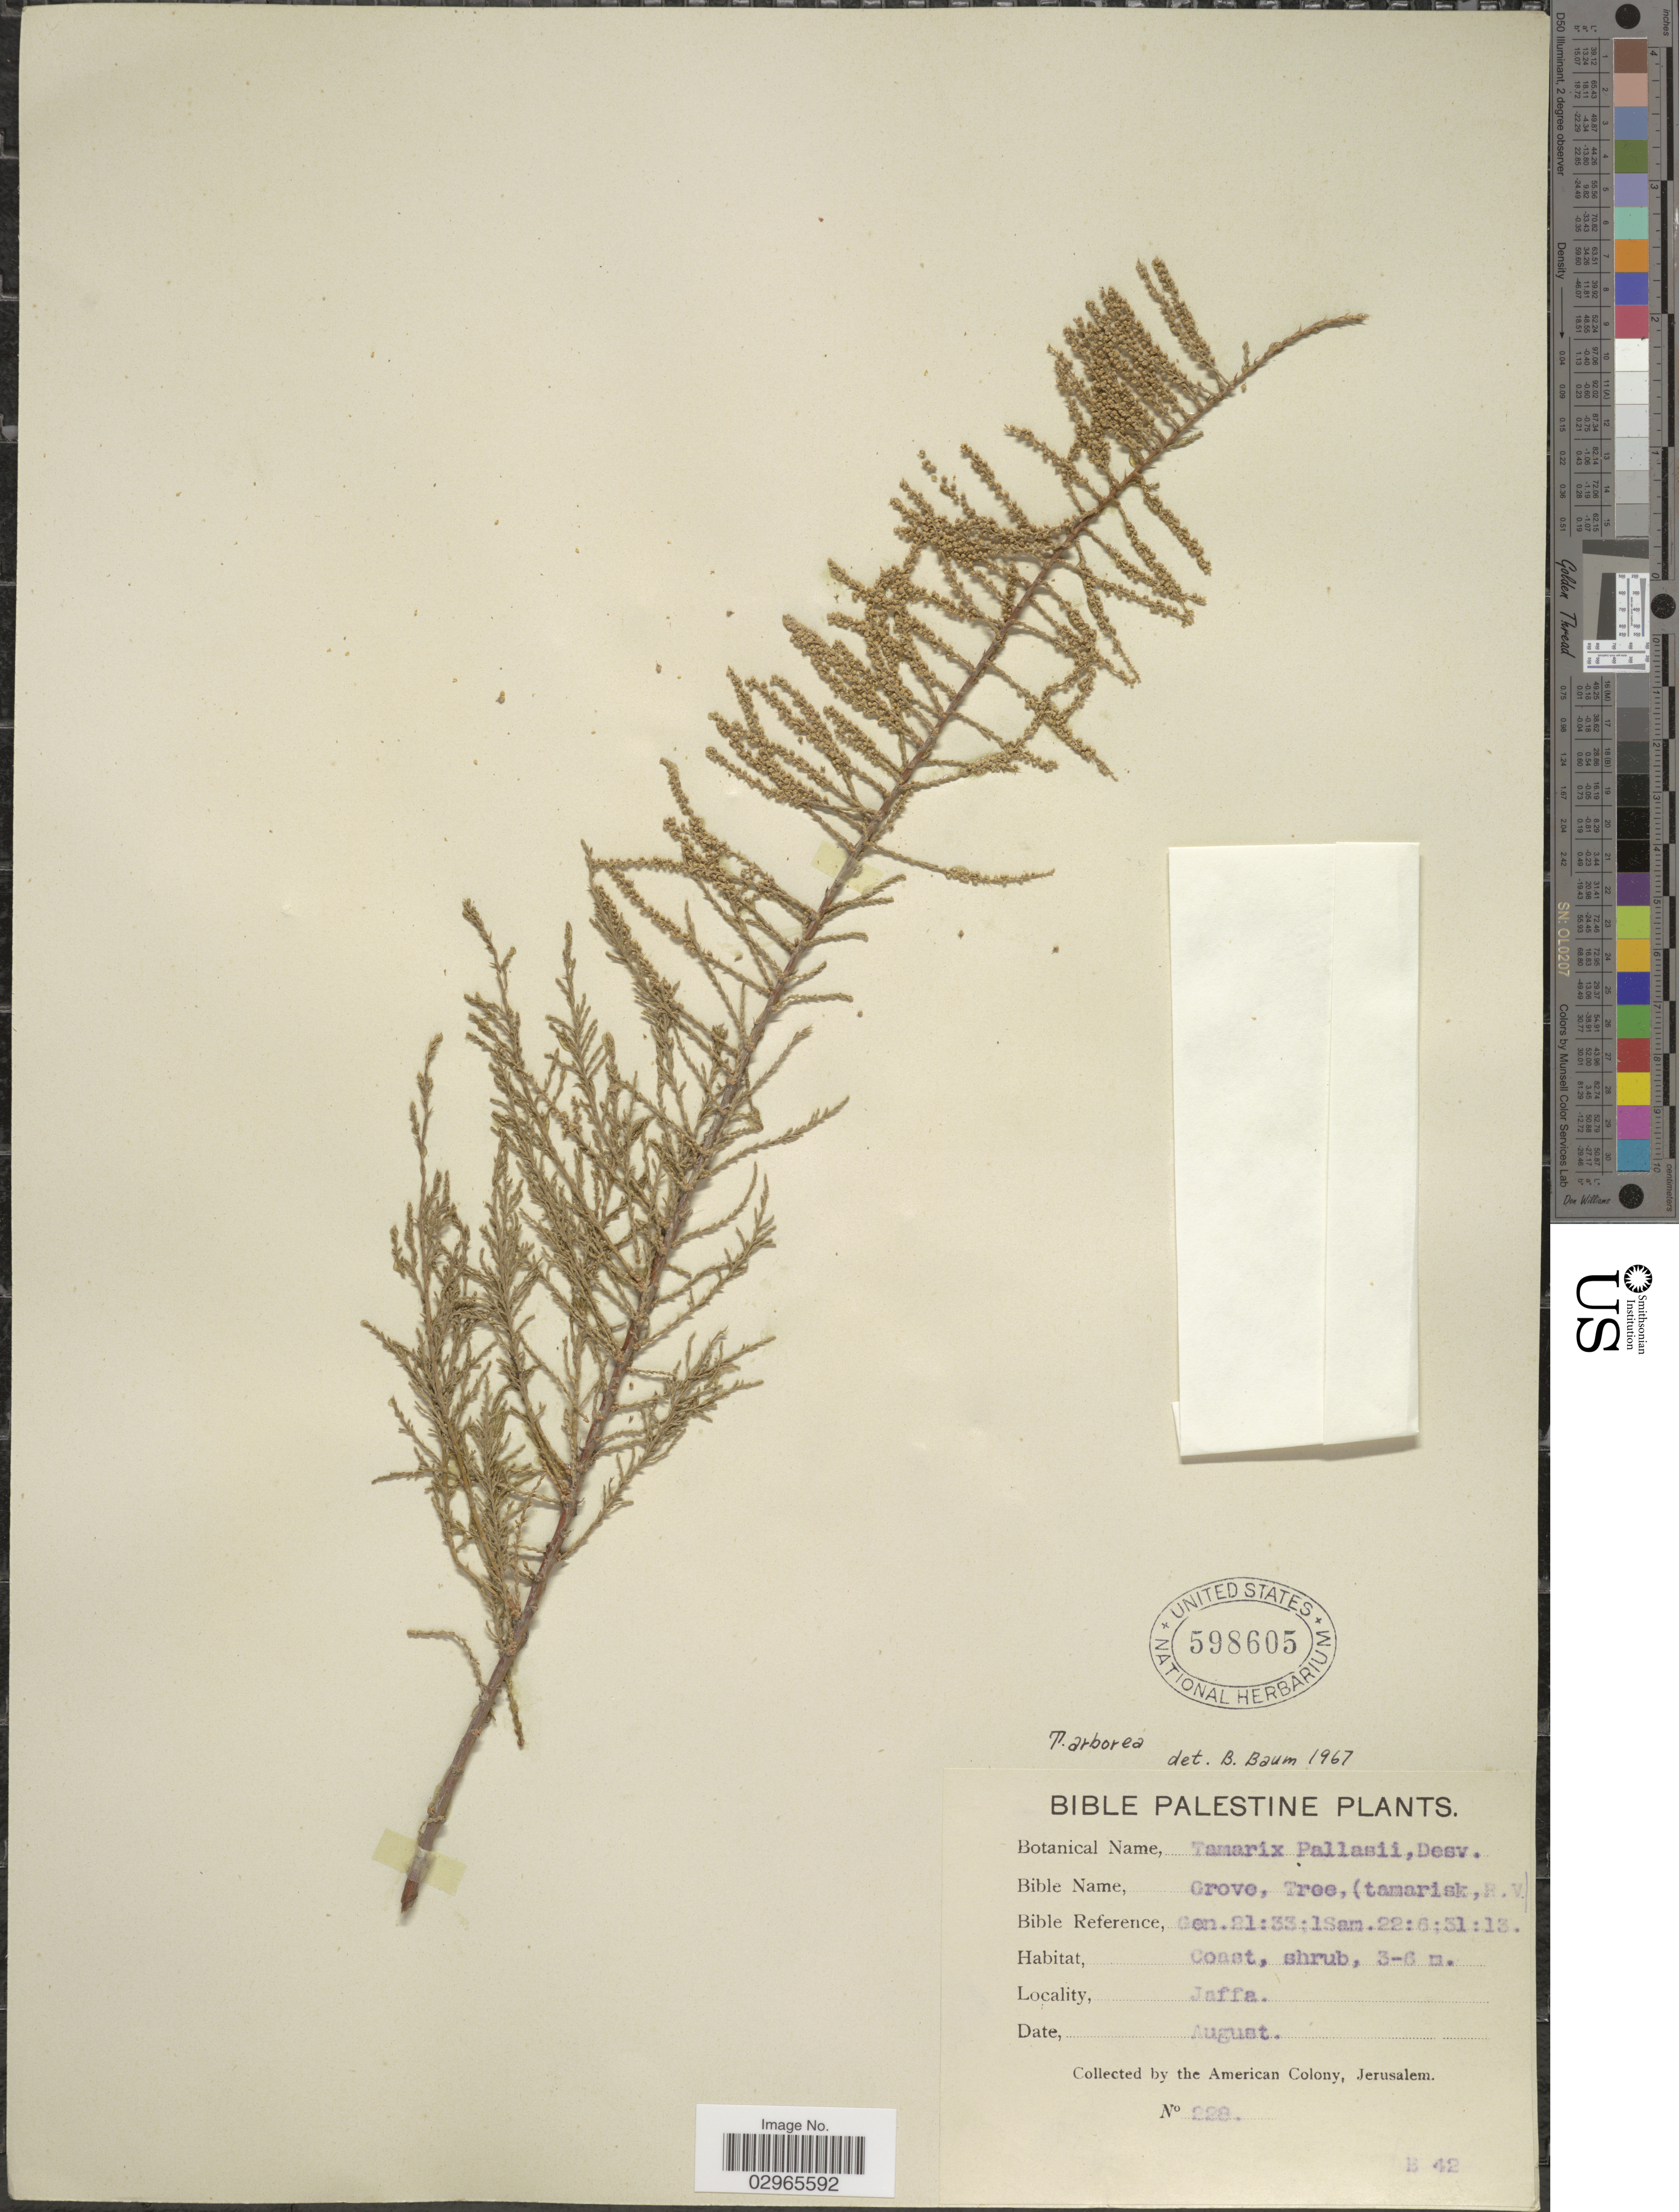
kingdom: Plantae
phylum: Tracheophyta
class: Magnoliopsida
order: Caryophyllales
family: Tamaricaceae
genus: Tamarix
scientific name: Tamarix arborea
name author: (Sieber ex Ehrenb.) Bunge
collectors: American Colony, Jerusalem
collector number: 228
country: Israel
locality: Palestine. Jaffa.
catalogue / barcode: US 598605